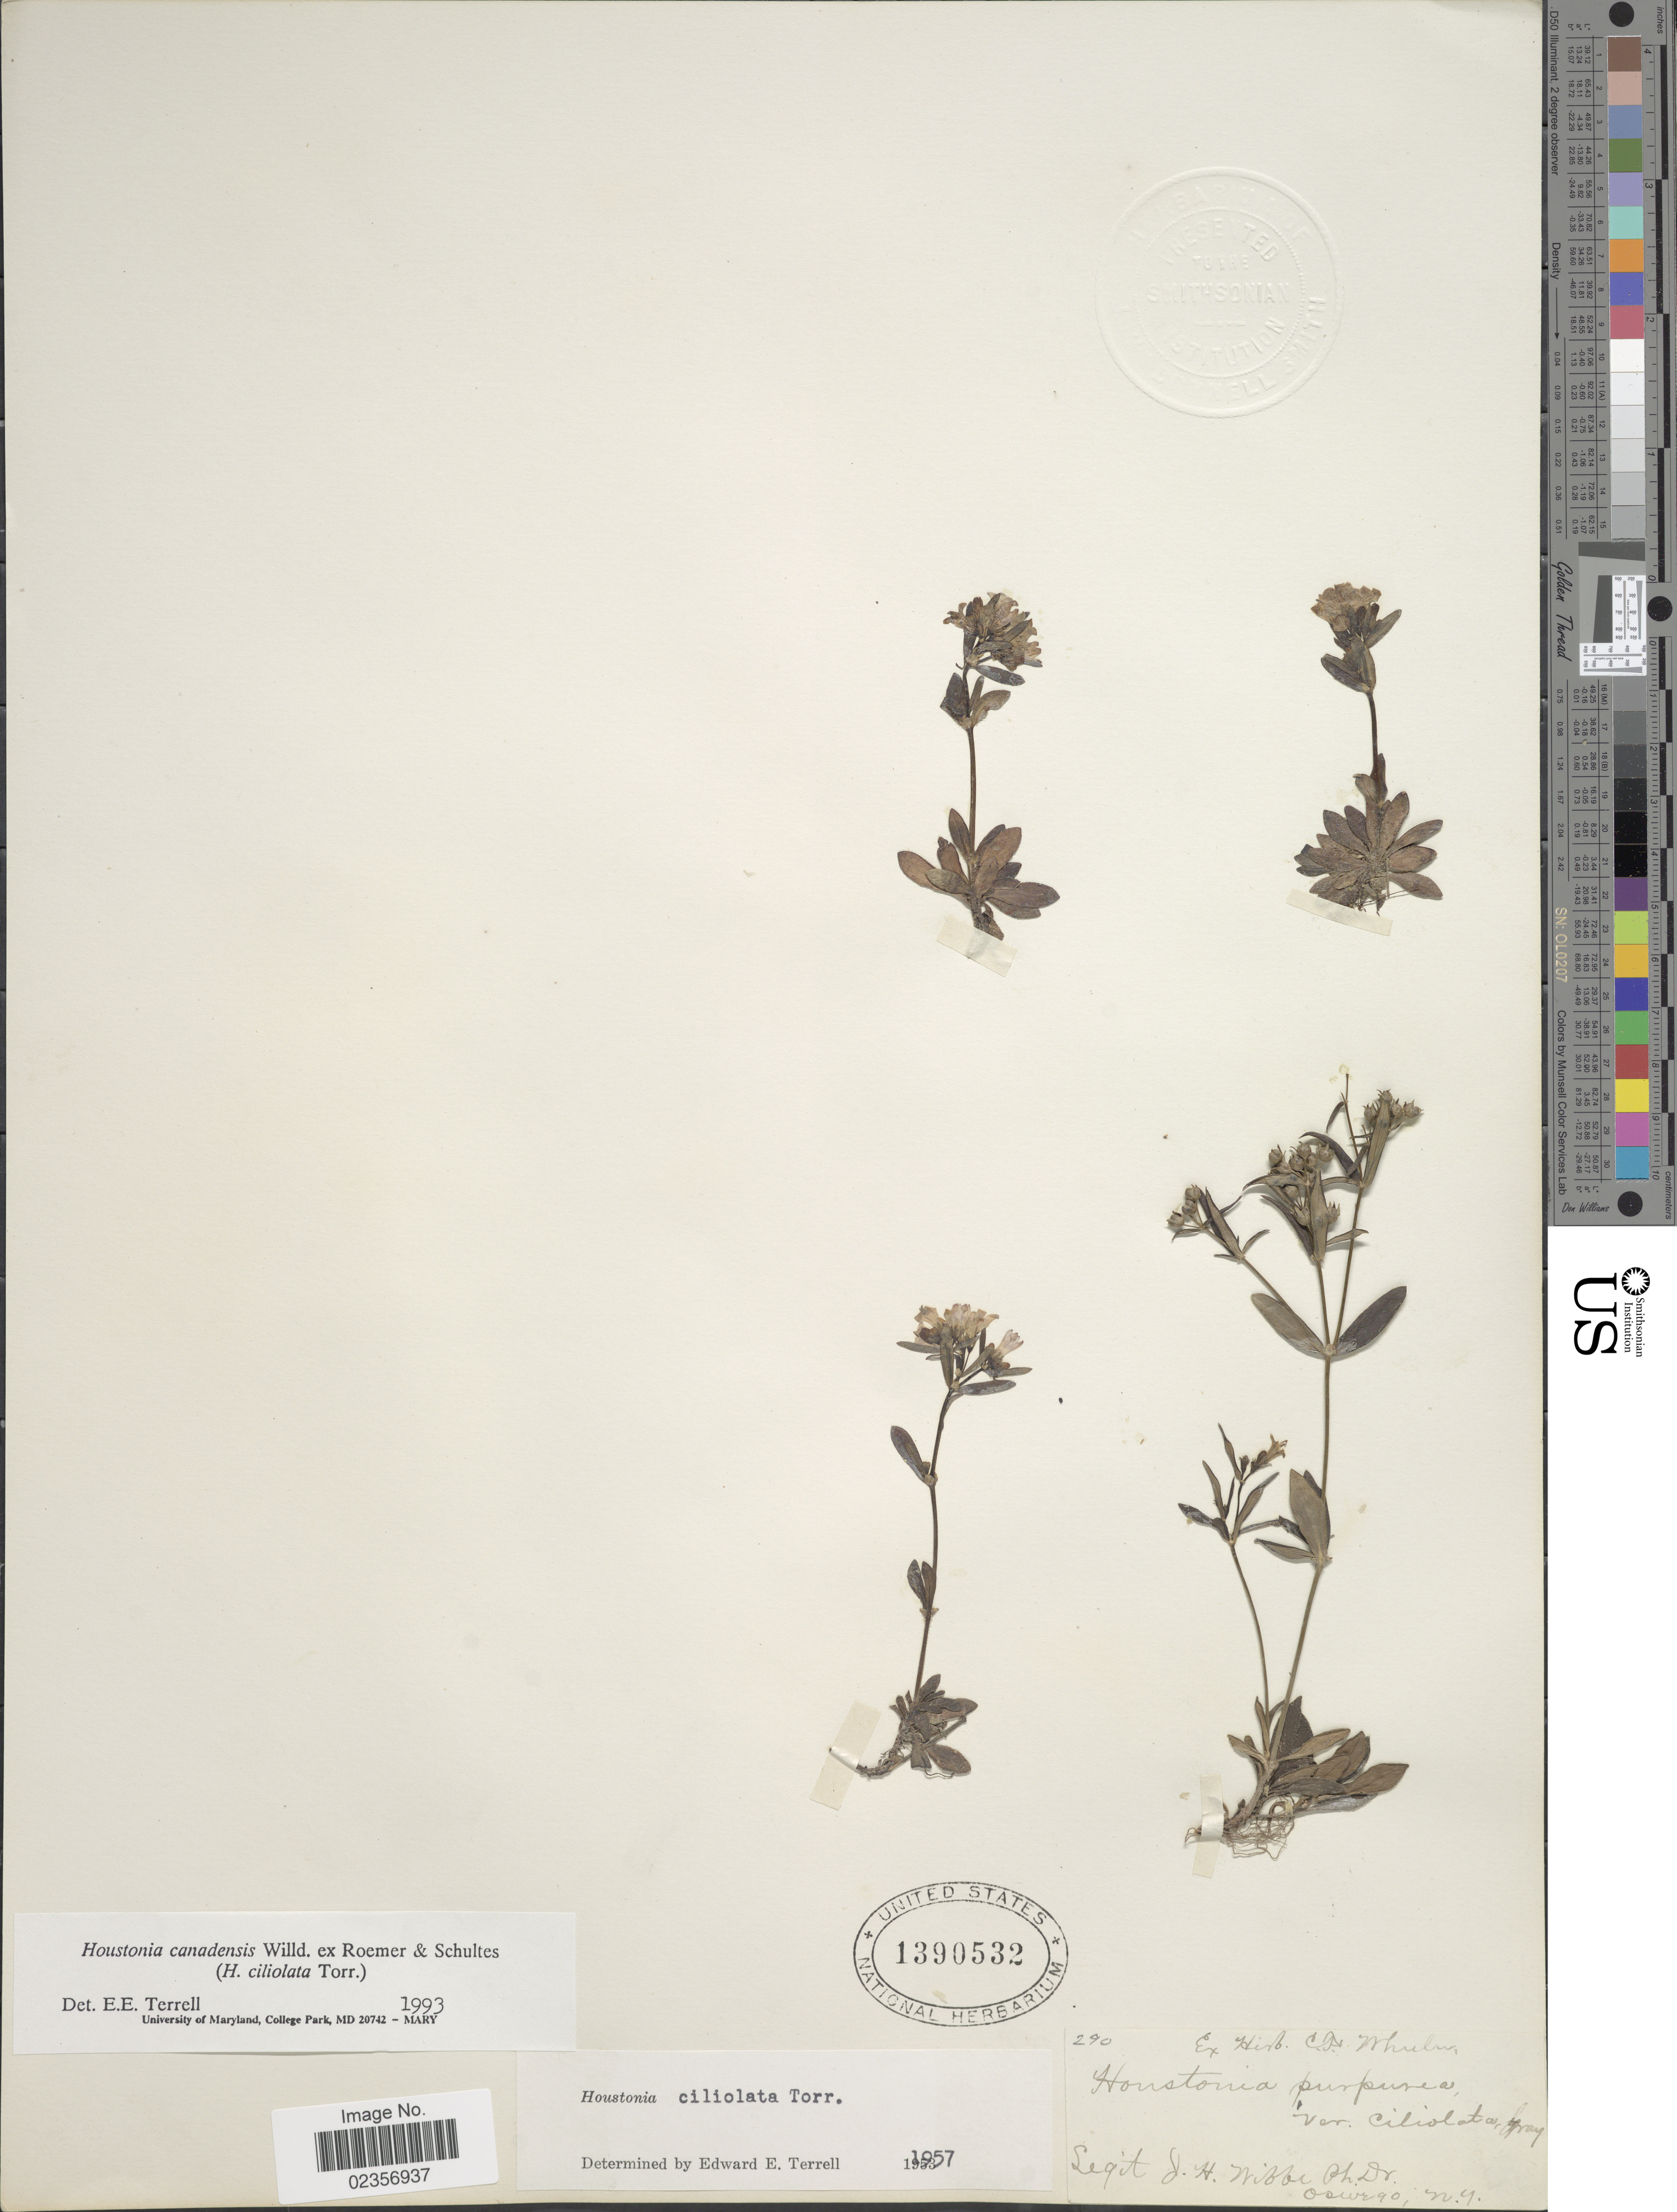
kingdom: Plantae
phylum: Tracheophyta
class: Magnoliopsida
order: Gentianales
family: Rubiaceae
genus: Houstonia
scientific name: Houstonia canadensis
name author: Willd.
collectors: J. Wibbe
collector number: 290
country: United States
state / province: New York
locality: Oswego.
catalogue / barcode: US 1390532